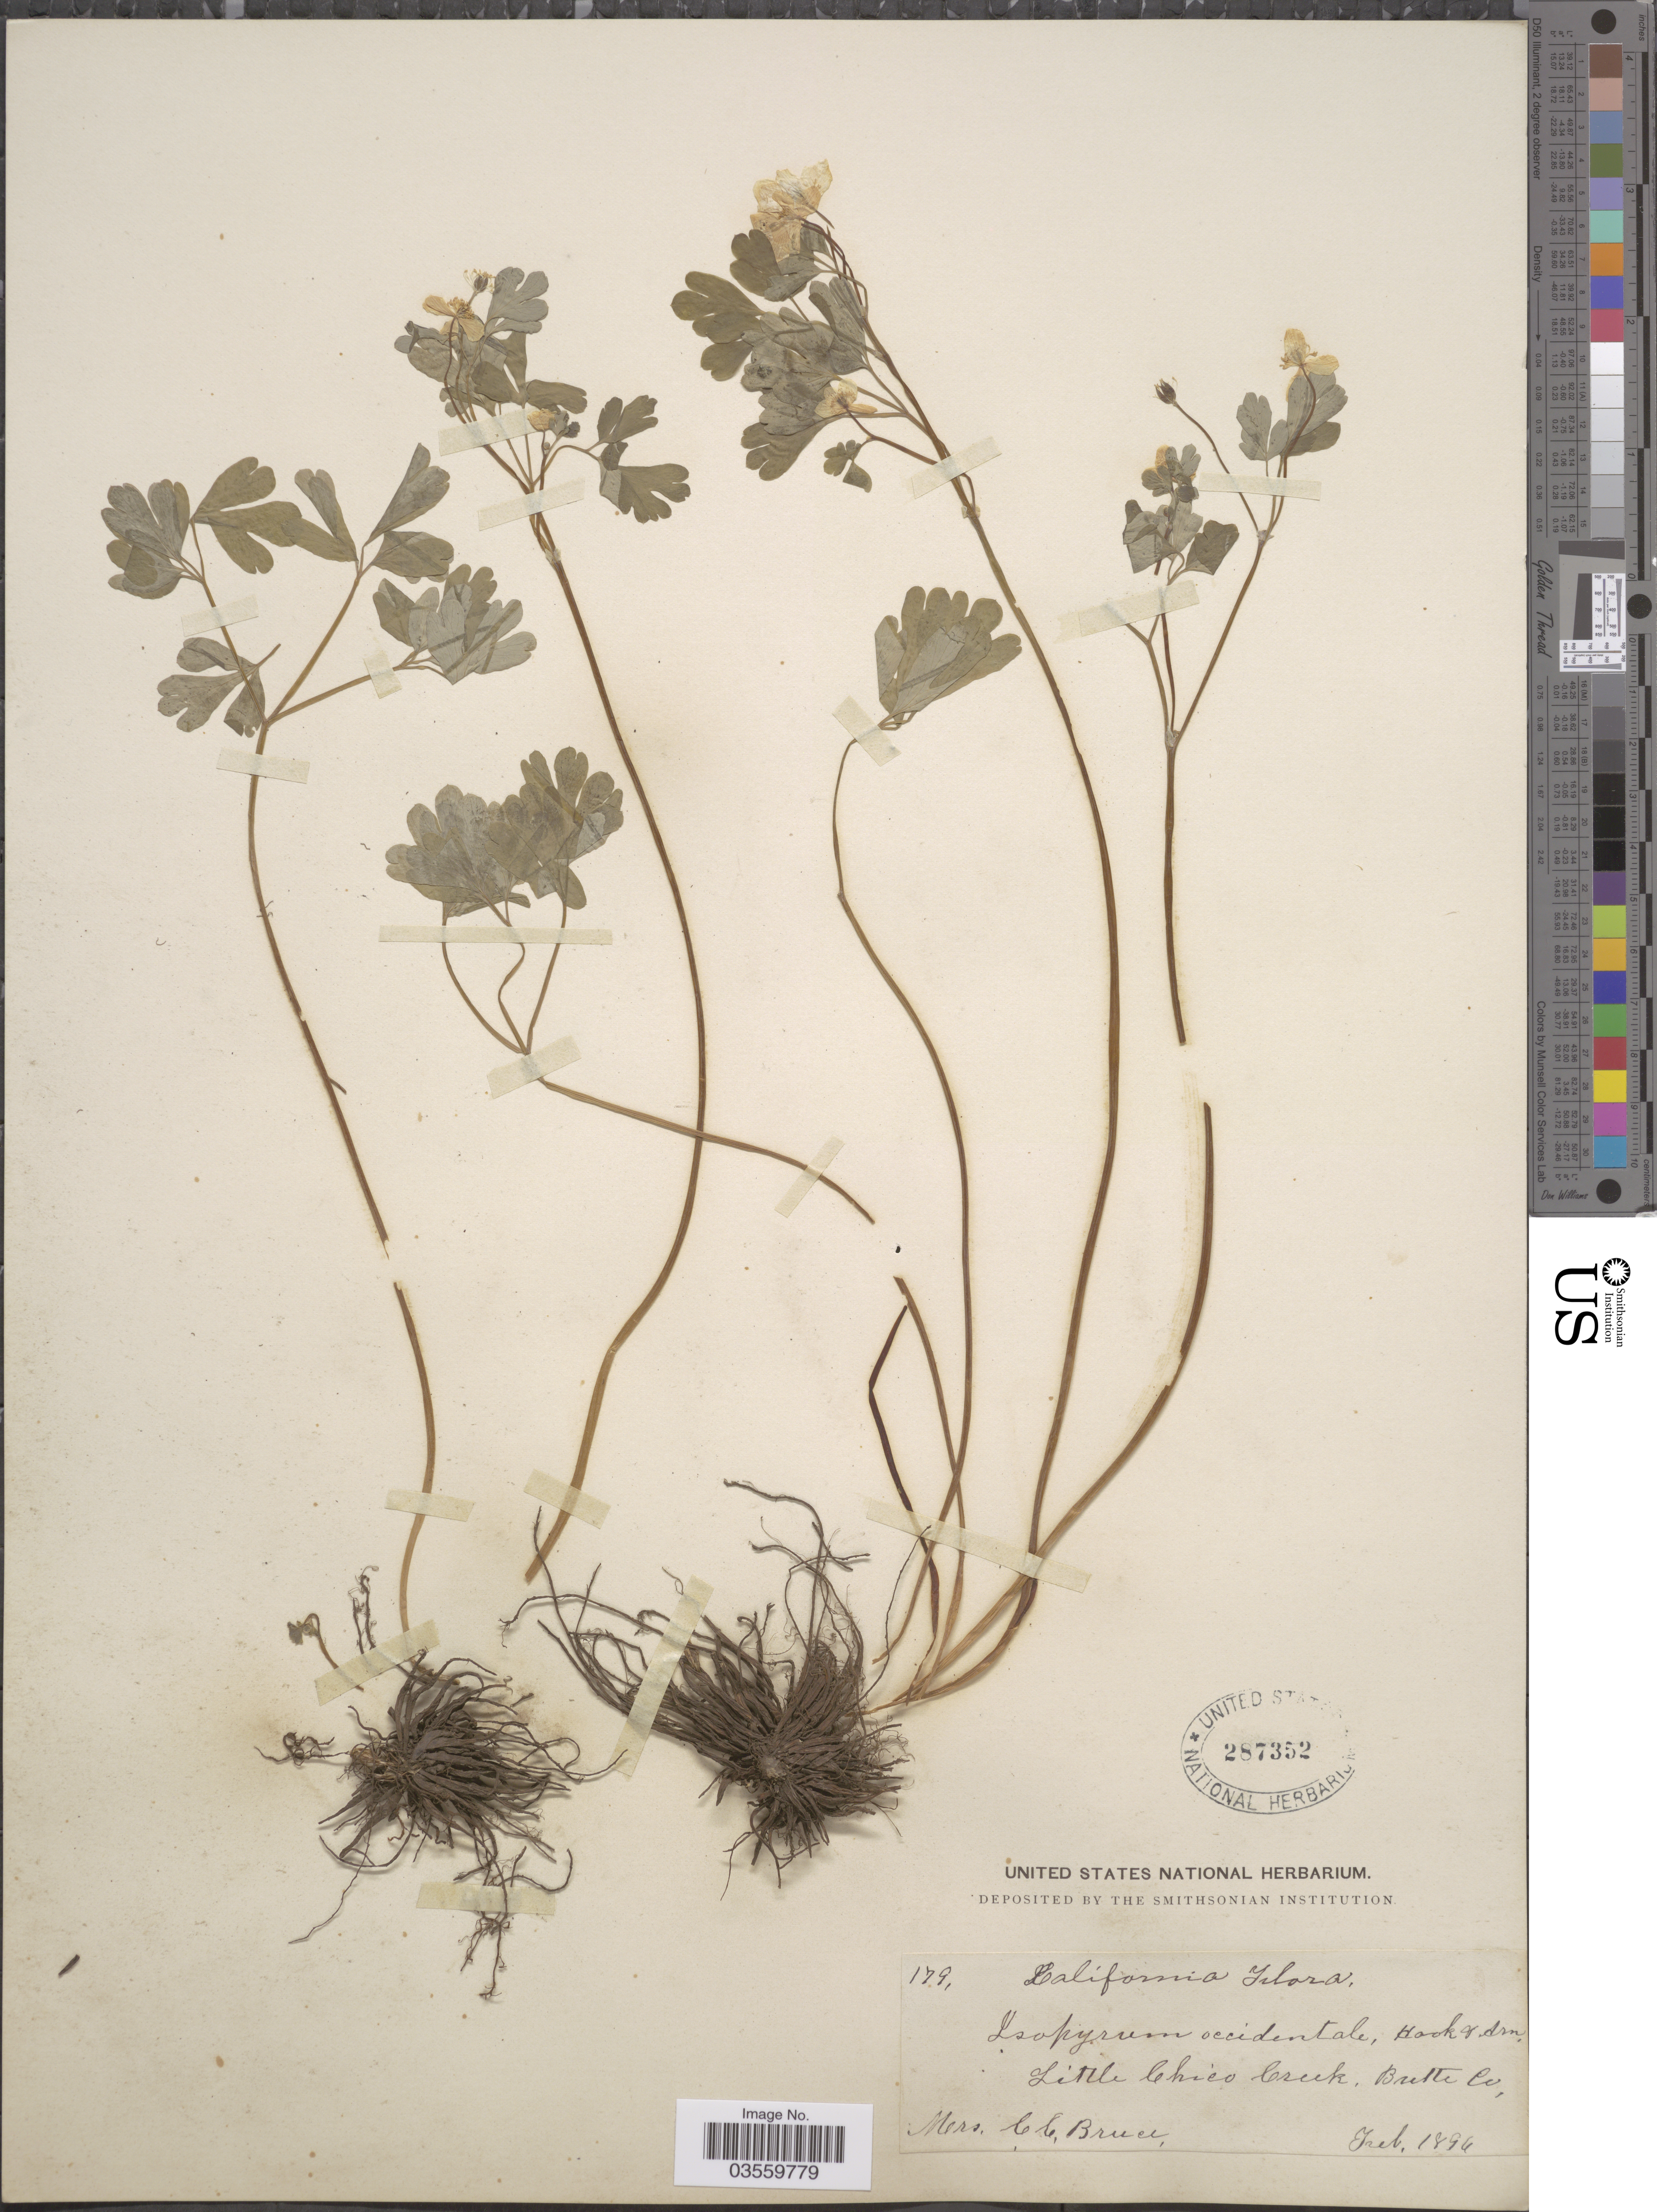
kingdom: Plantae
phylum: Tracheophyta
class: Magnoliopsida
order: Ranunculales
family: Ranunculaceae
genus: Enemion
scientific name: Enemion occidentale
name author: (Hook. & Arn.) J.R. Drumm. & Hutch.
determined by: Strong, Mark T., (BOT), Smithsonian Institution - National Museum of Natural History (UNITED STATES)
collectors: C. Bruce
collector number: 179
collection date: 1896-02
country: United States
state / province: California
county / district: Butte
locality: Little Chico Creek, Butte Co.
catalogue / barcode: US 287352